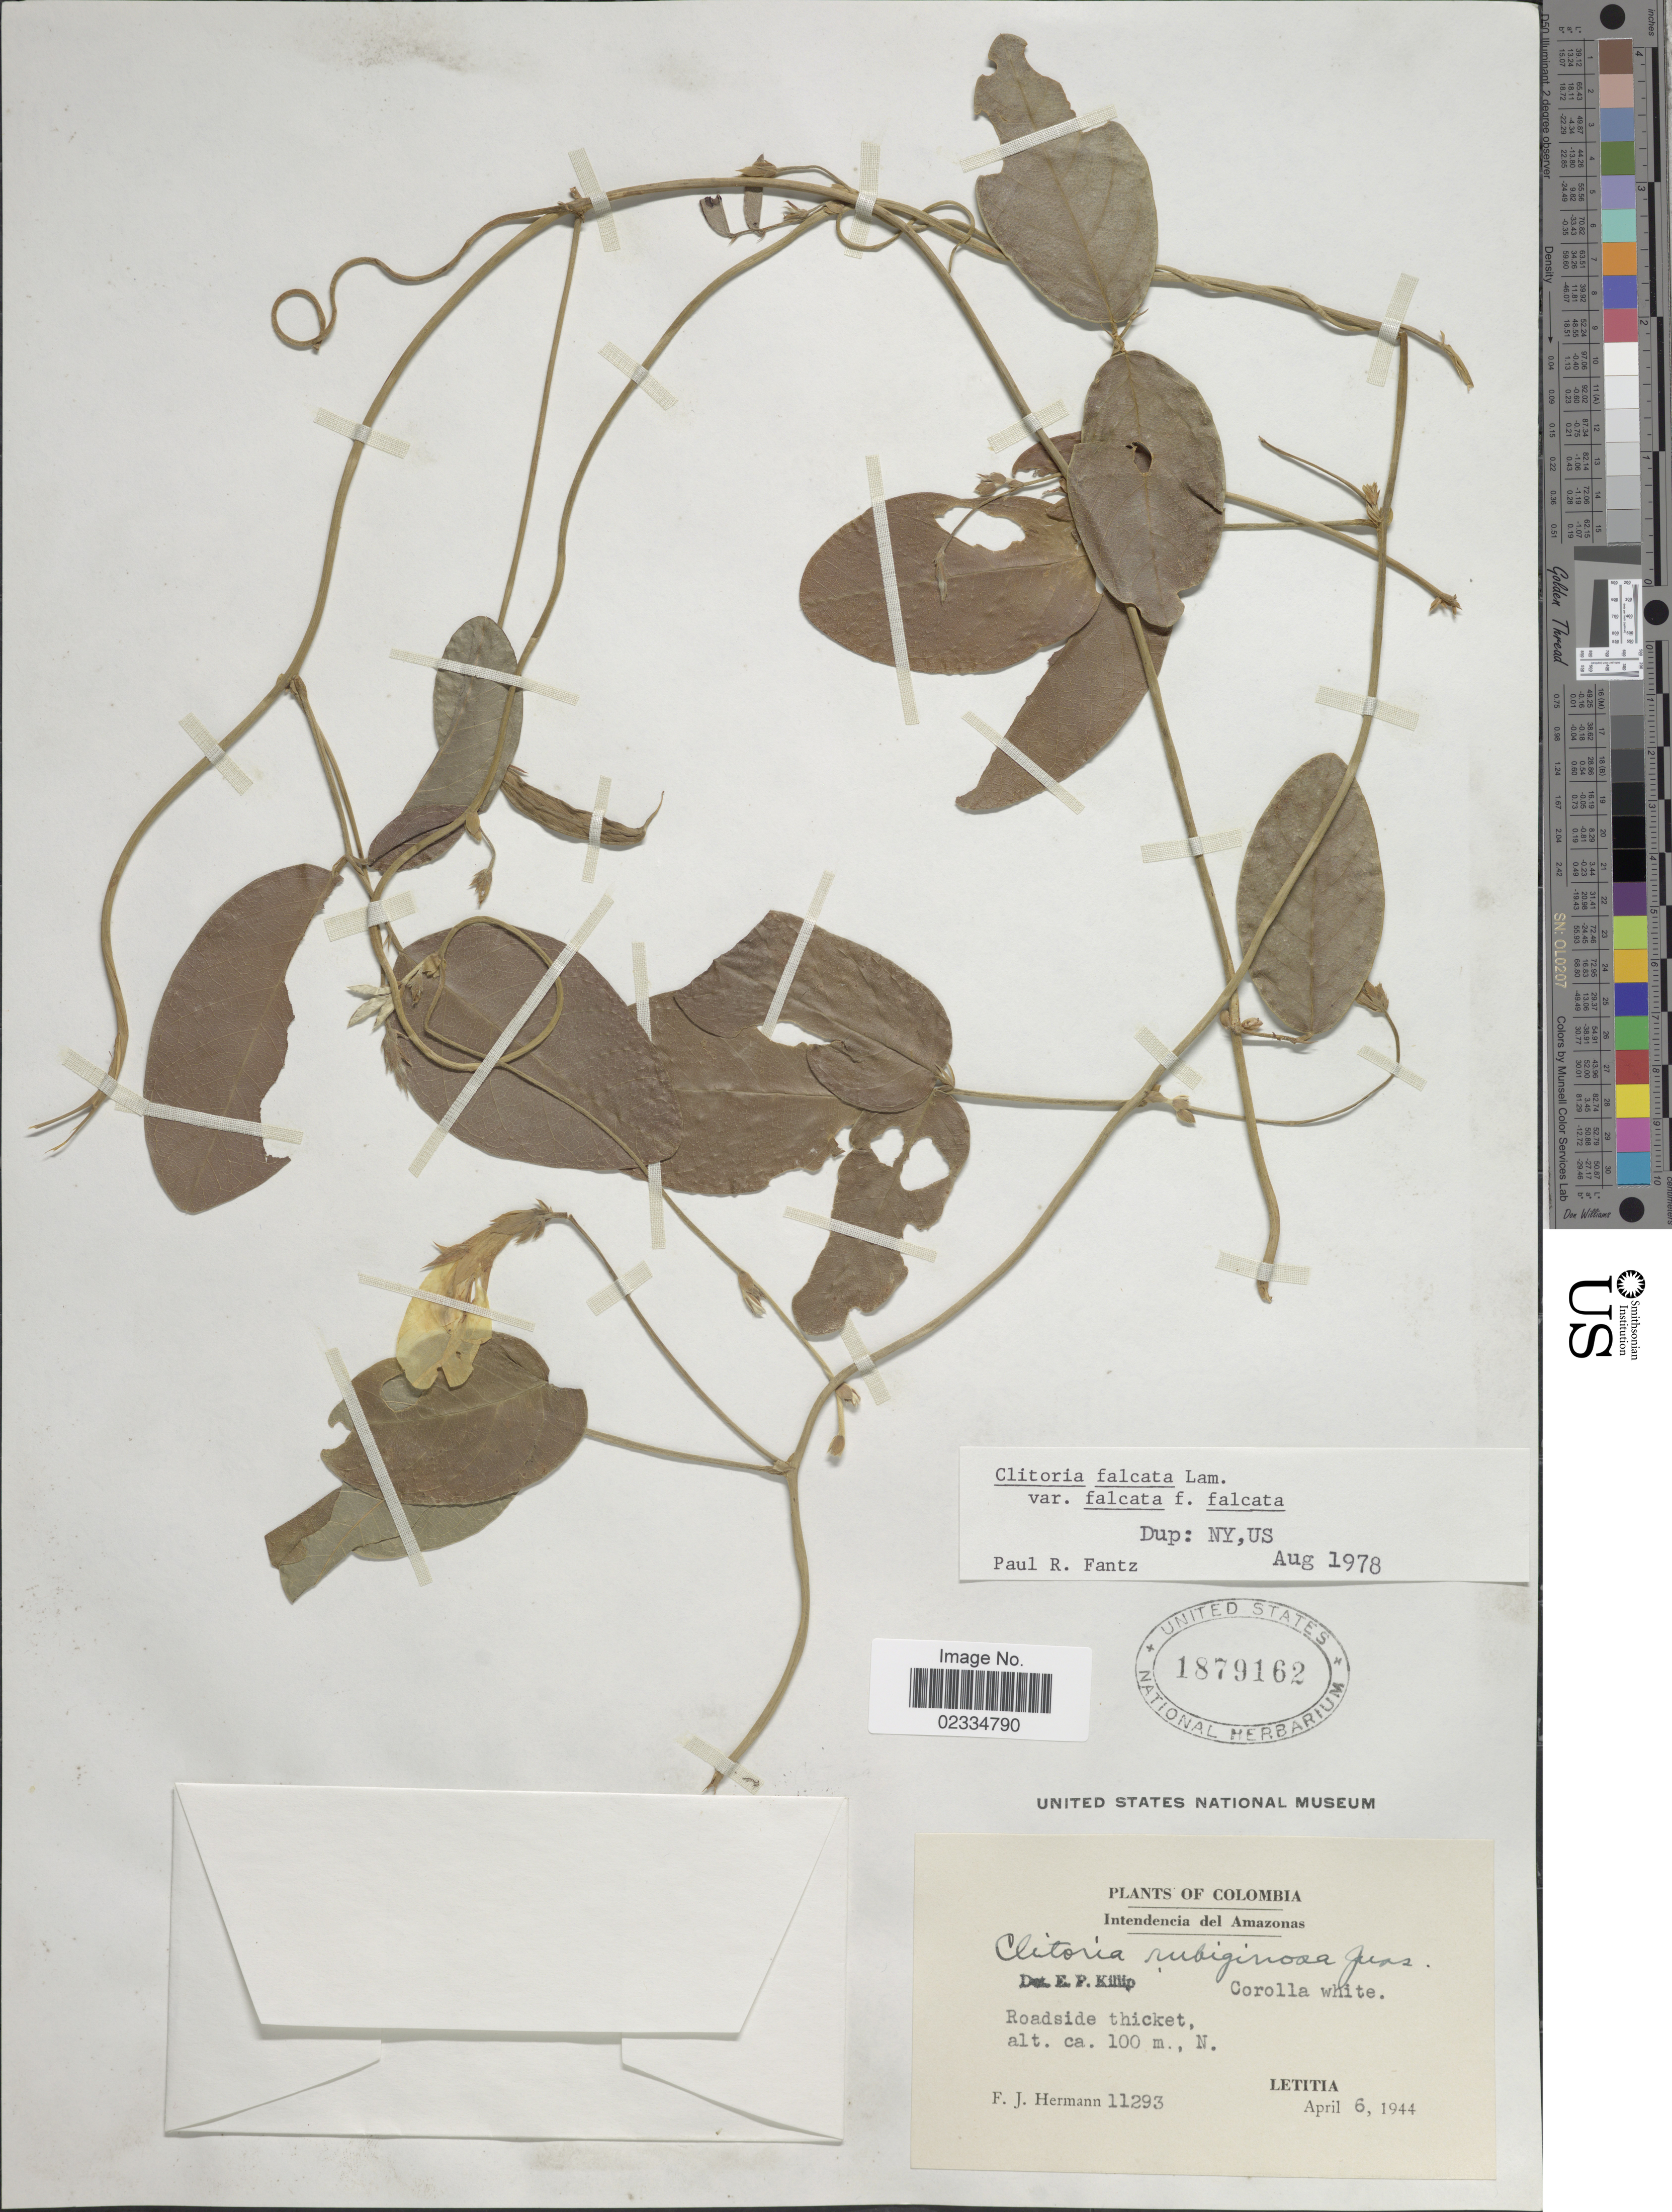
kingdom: Plantae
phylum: Tracheophyta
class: Magnoliopsida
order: Fabales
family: Fabaceae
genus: Clitoria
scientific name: Clitoria falcata var. falcata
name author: Lam.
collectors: F. J. Hermann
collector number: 11293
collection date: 1944-04-06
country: Colombia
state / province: Amazônas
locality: N Letitia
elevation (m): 100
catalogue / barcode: US 1879162